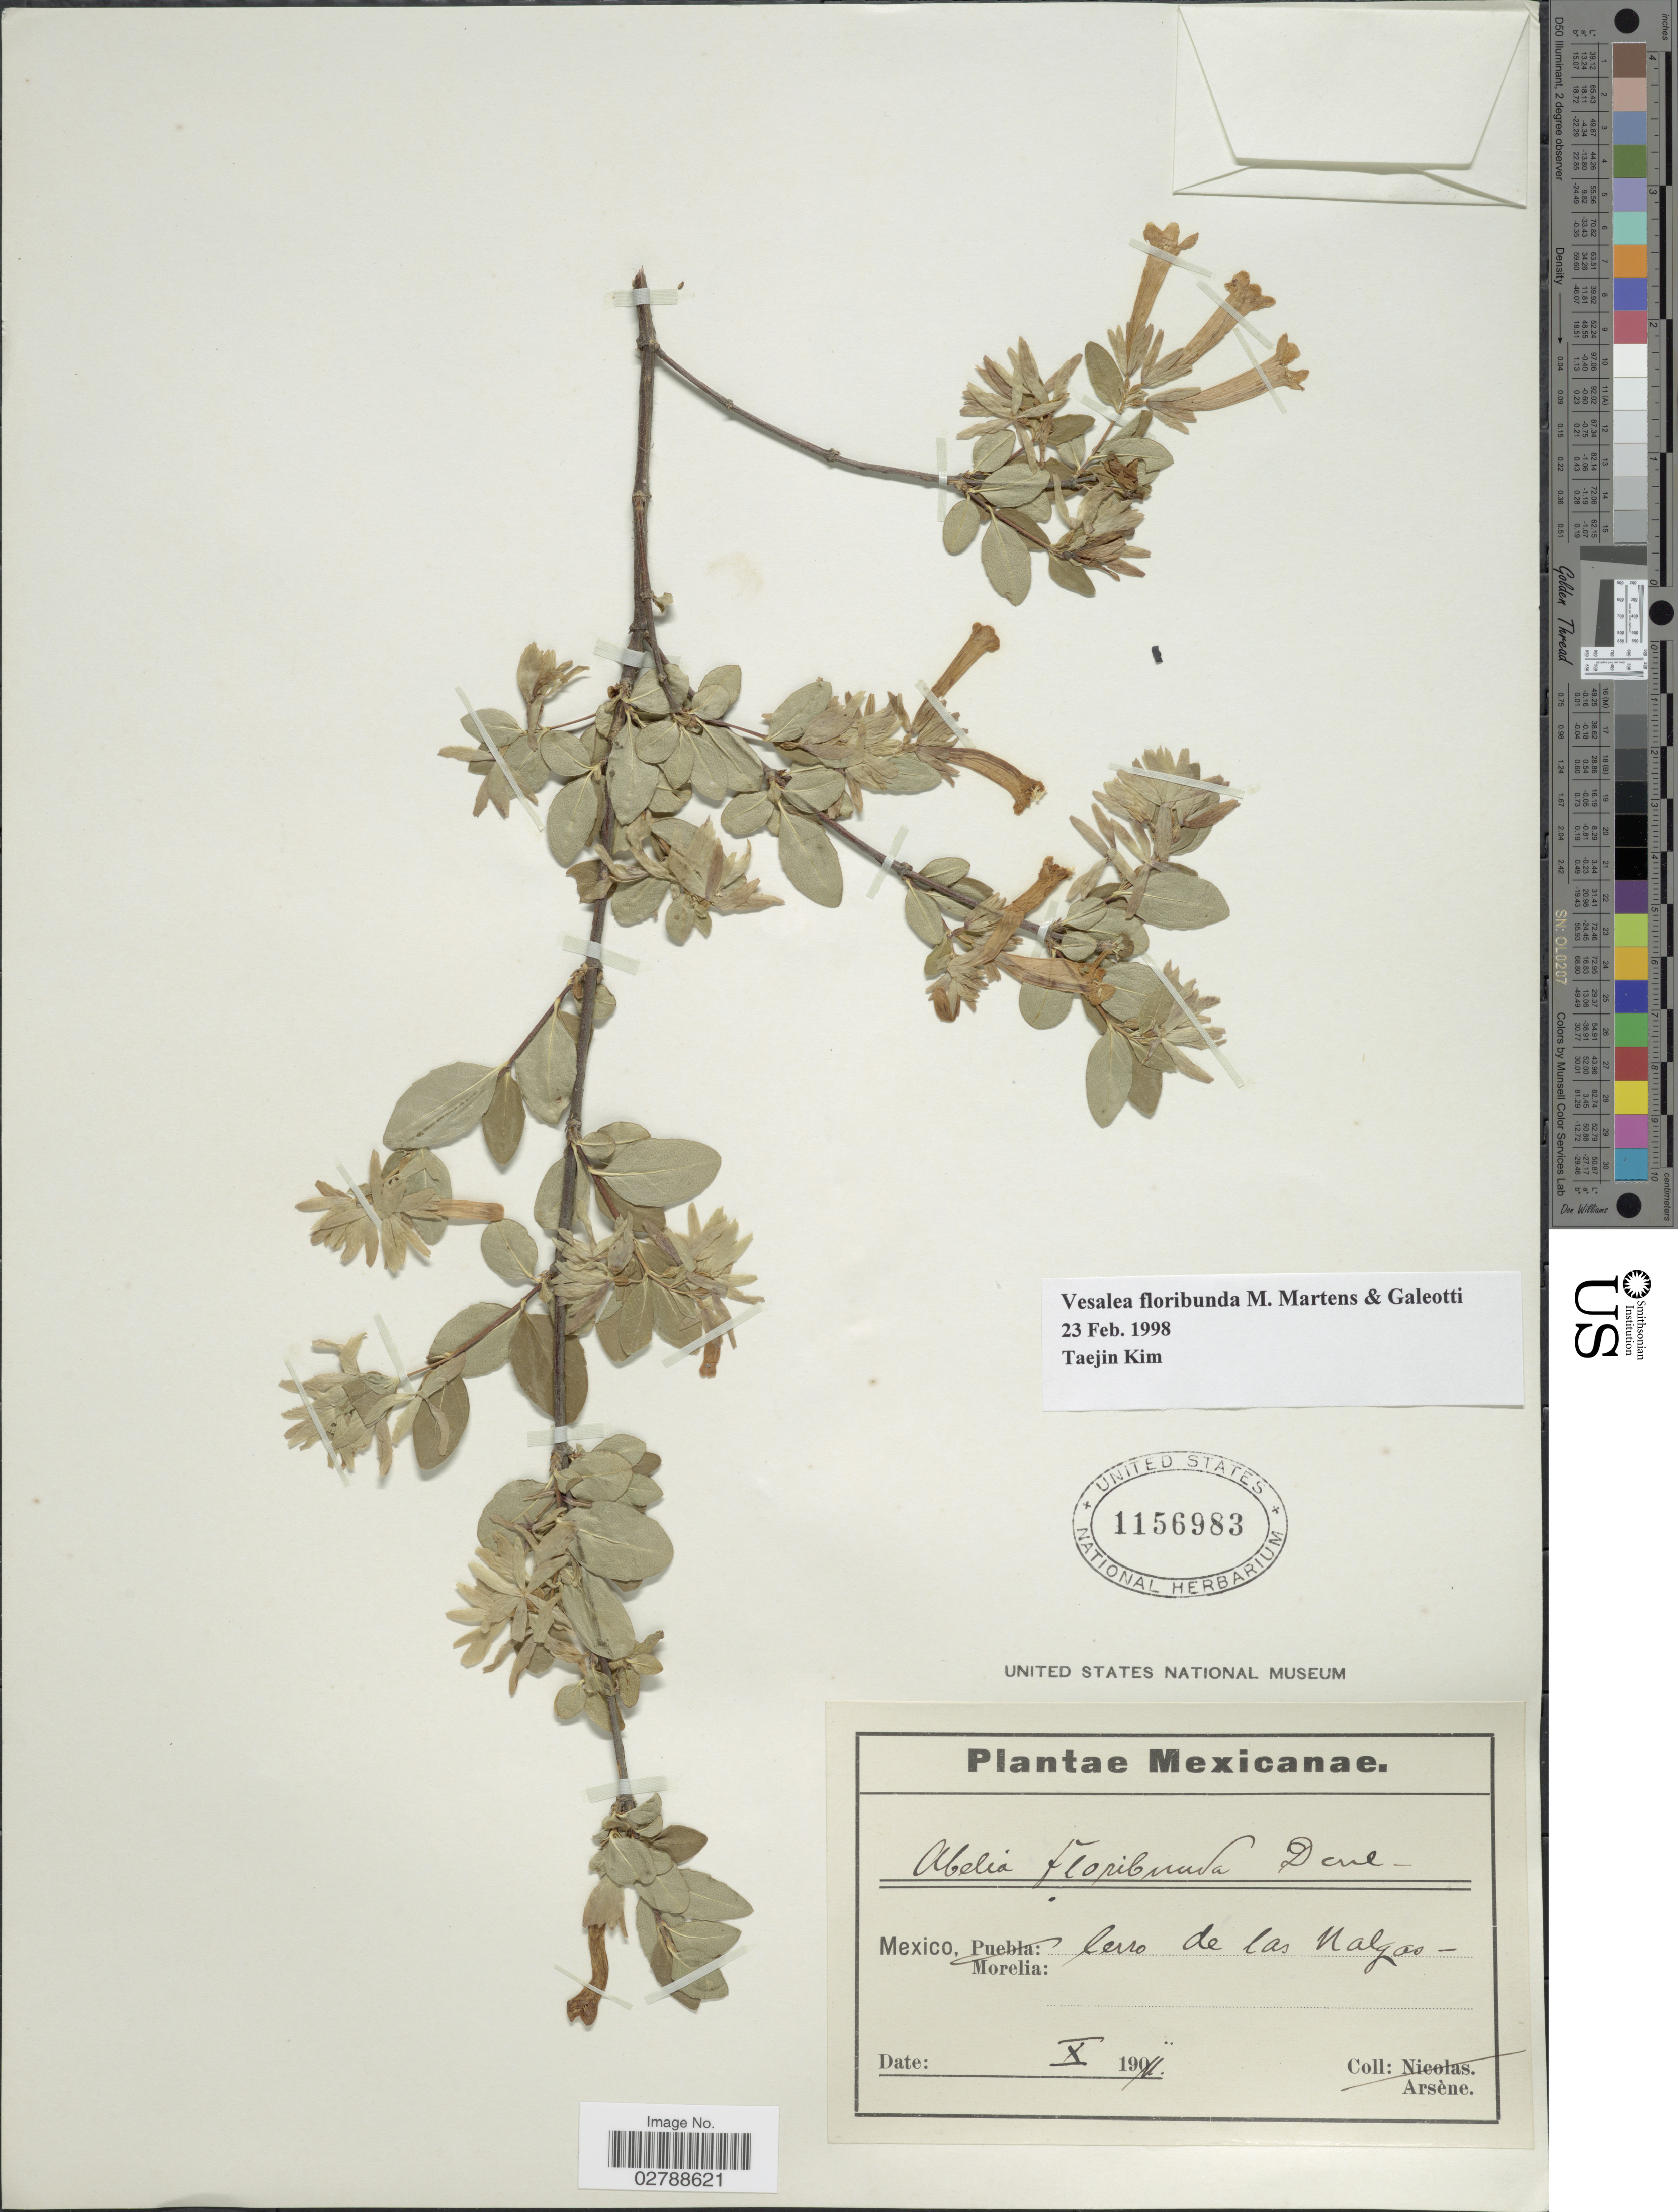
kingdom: Plantae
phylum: Tracheophyta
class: Magnoliopsida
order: Dipsacales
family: Caprifoliaceae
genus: Vesalea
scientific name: Vesalea floribunda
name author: M. Martens & Galeotti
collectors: -- Arsène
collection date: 1911-10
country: Mexico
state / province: Michoacan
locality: Cerro de las Nalgas- Morelia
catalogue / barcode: US 1156983